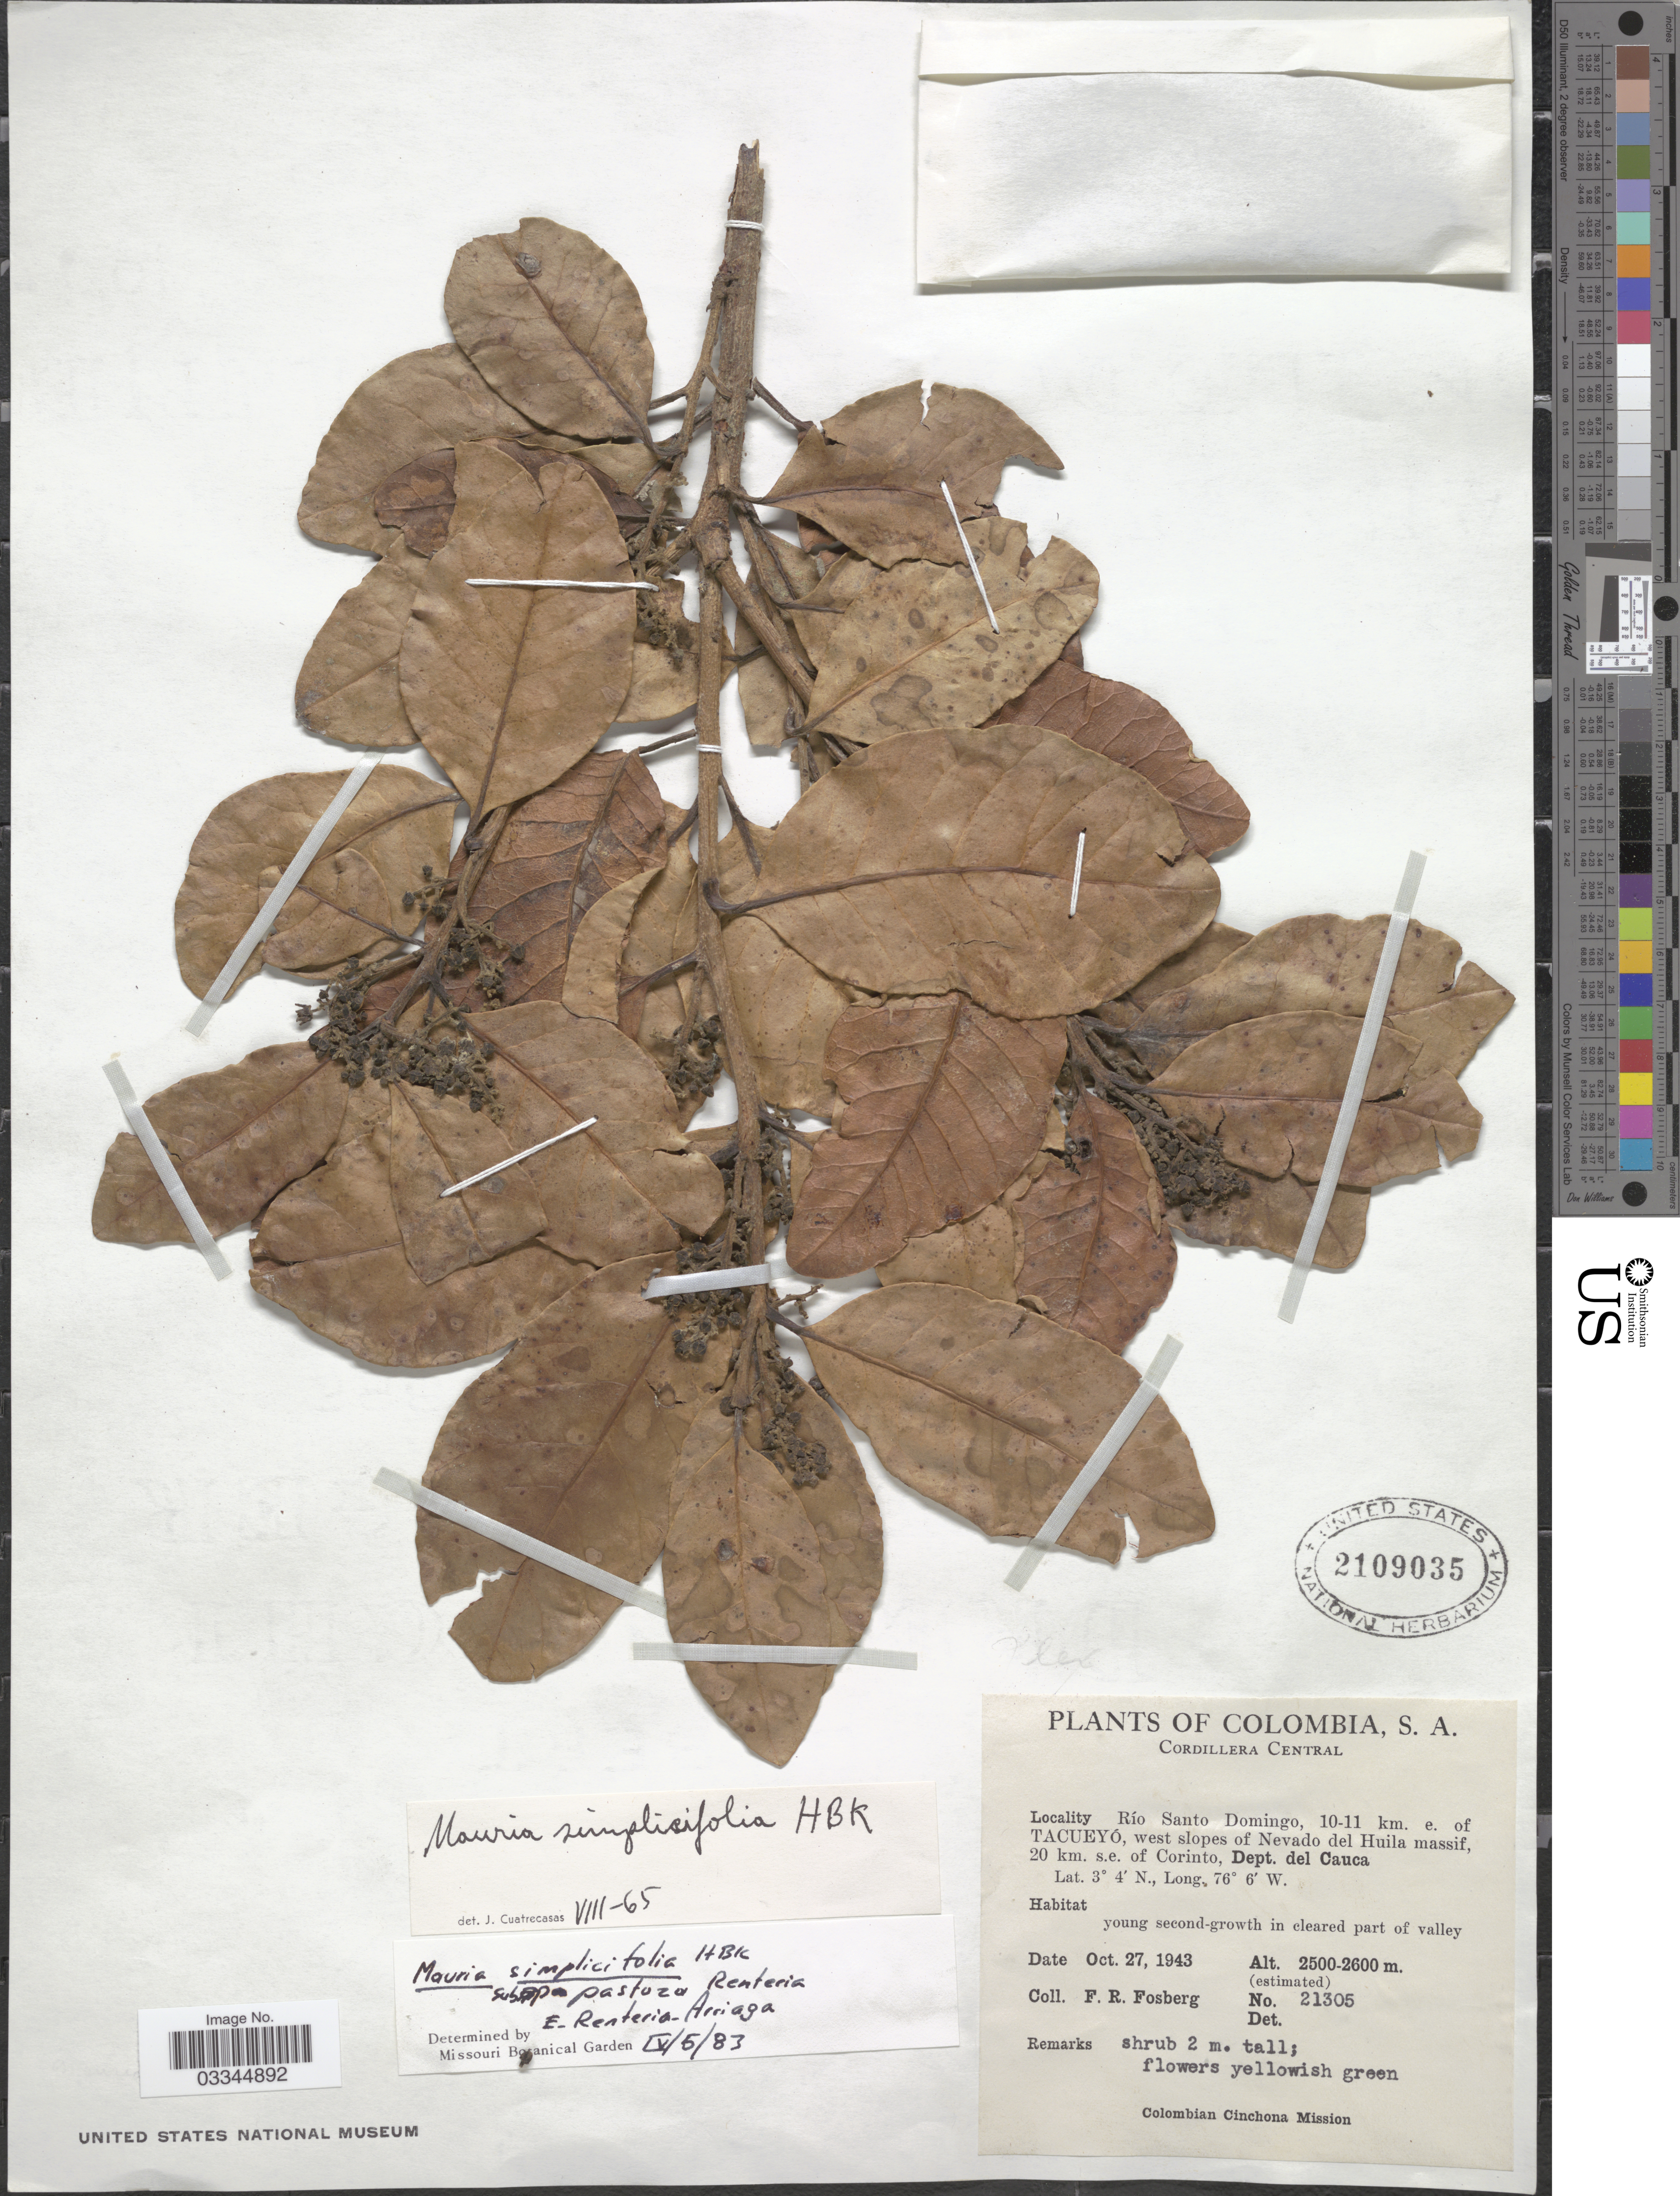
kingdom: Plantae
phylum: Tracheophyta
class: Magnoliopsida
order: Sapindales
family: Anacardiaceae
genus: Mauria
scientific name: Mauria simplicifolia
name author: Kunth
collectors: F. R. Fosberg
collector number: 21305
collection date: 1943-10-27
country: Colombia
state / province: Cauca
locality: Cordillera Central. Río Santo Domingo, 10-11 km. e. of Tacueyó, west slopes of Nevado del Huila massif, 20 km s.e. of Corinto, Dept. del Cauca.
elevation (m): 2500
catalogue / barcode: US 2109035